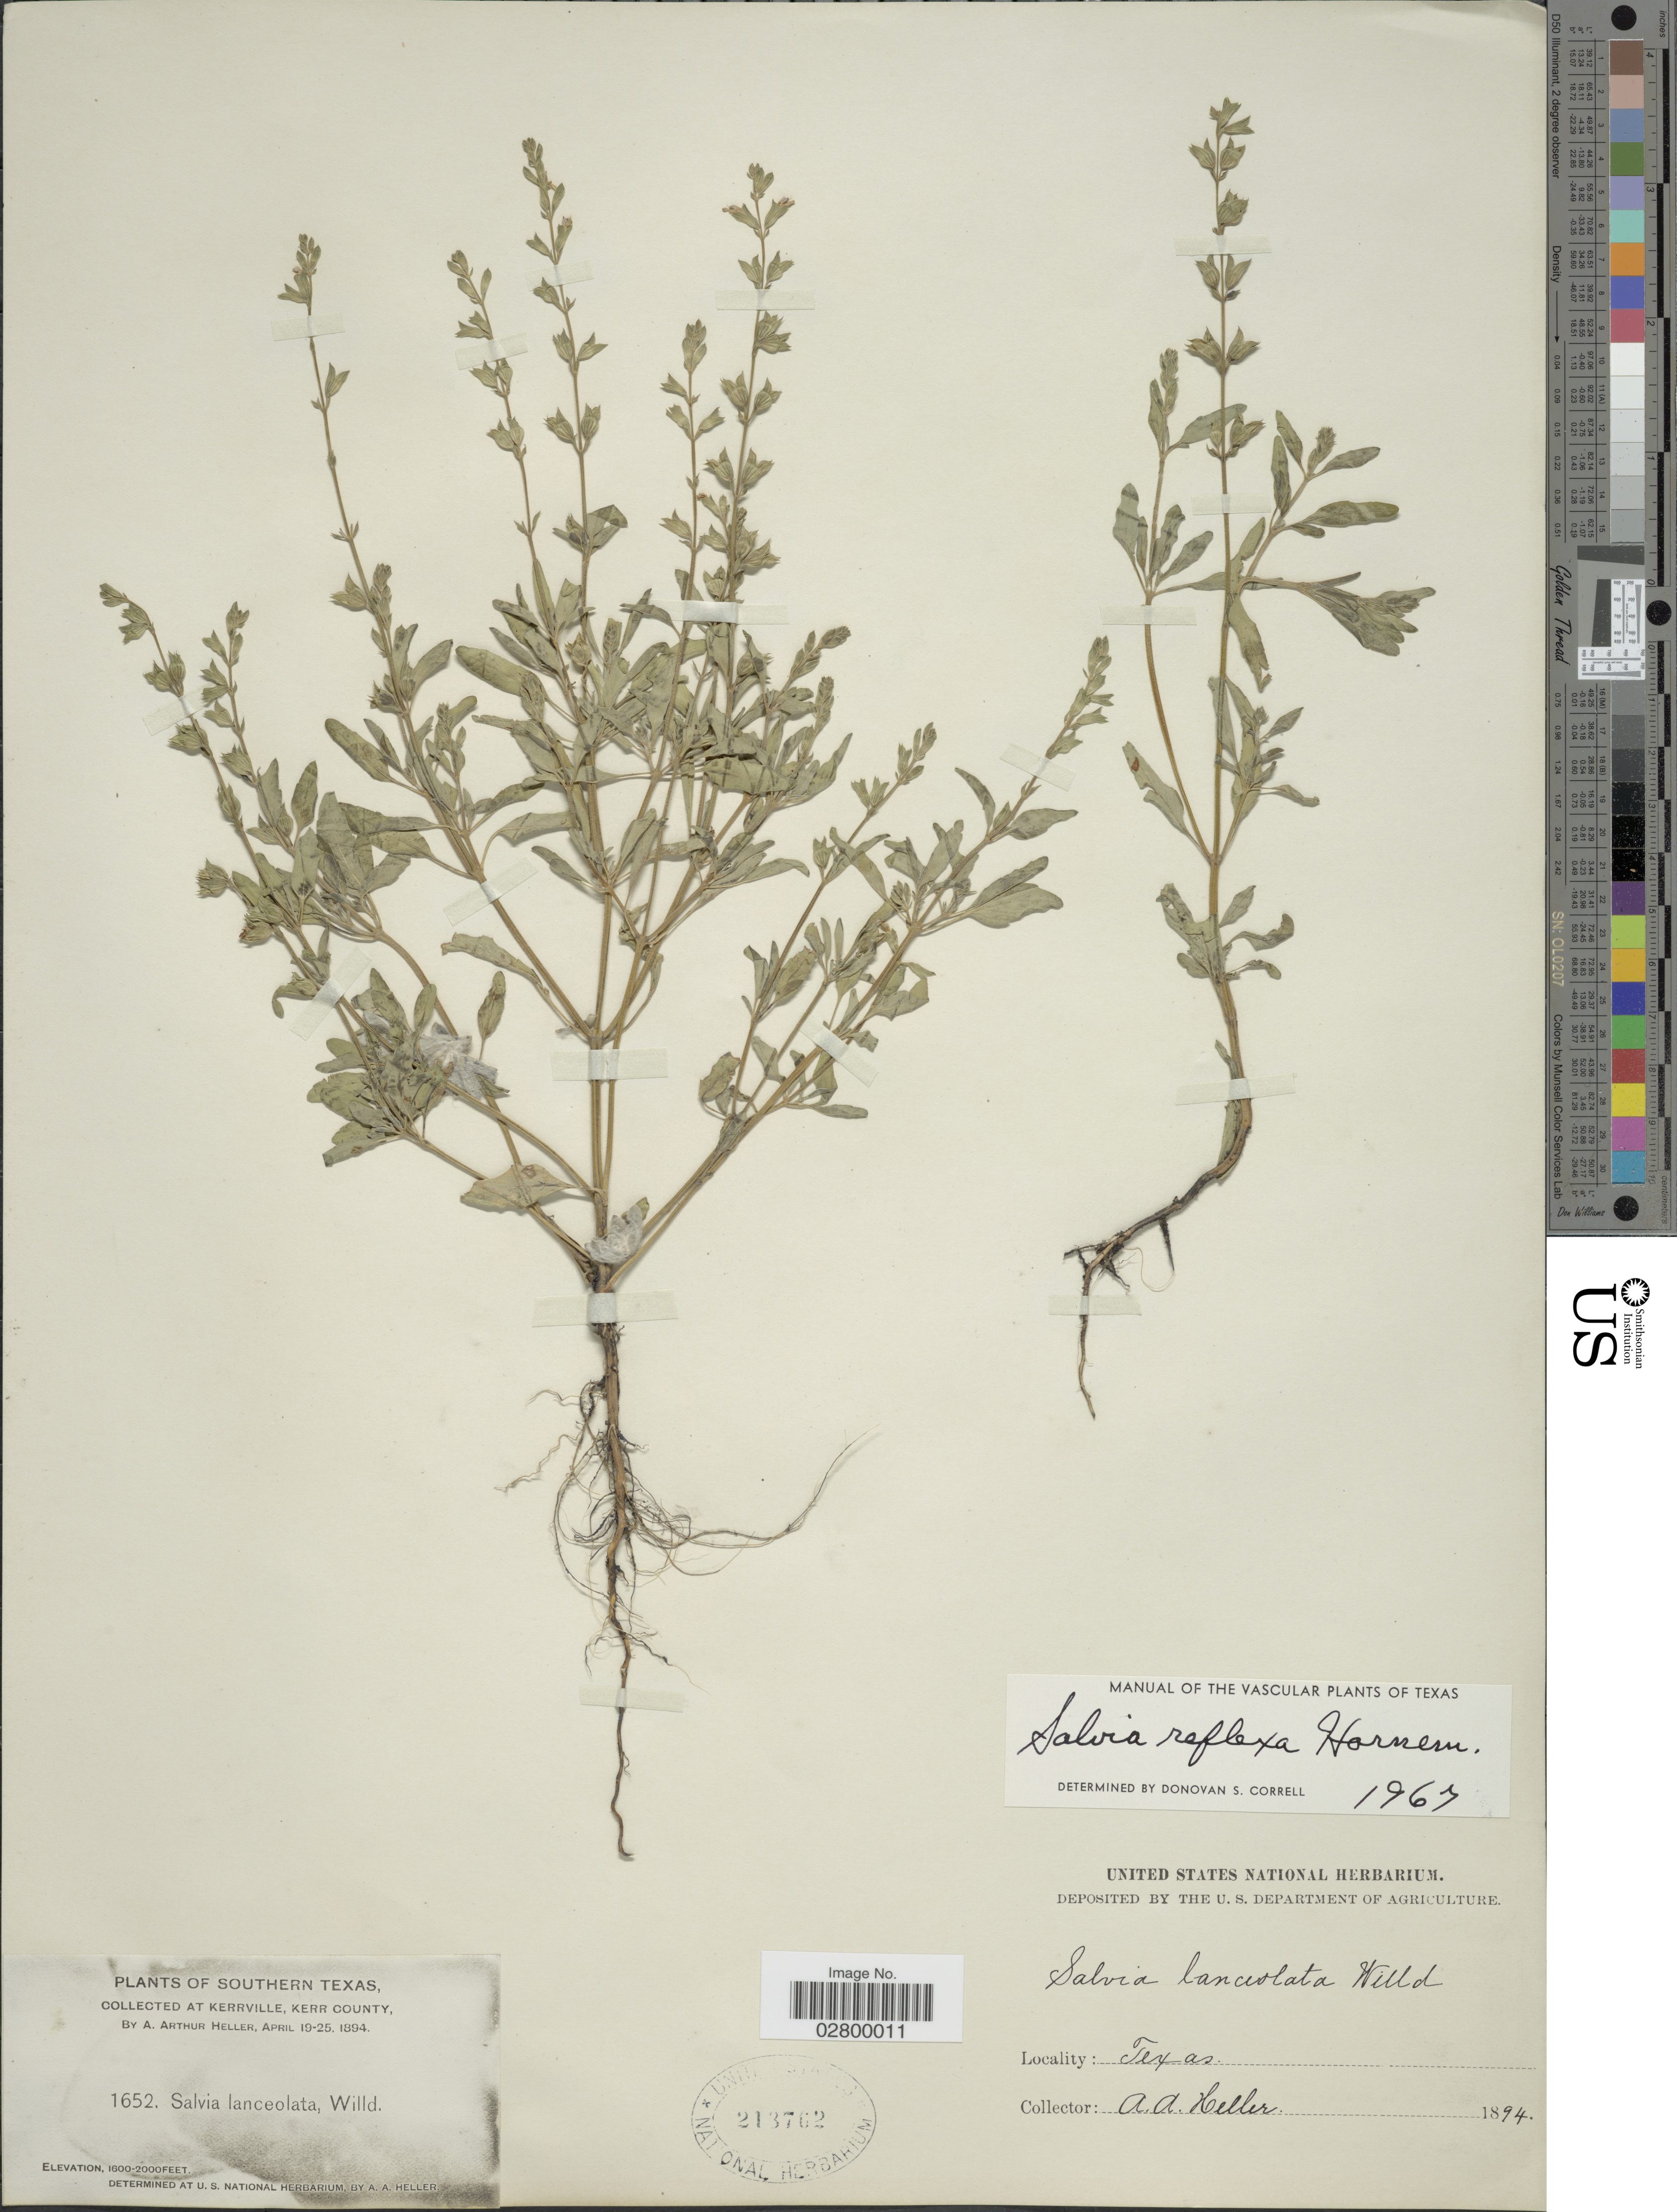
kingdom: Plantae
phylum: Tracheophyta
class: Magnoliopsida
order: Lamiales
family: Lamiaceae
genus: Salvia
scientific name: Salvia reflexa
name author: Hornem.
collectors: A. A. Heller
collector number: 1652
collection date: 1894-04-19/1894-04-25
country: United States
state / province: Texas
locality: Southern Texas. At Kerrville, Kerr County.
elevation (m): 488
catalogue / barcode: US 213702